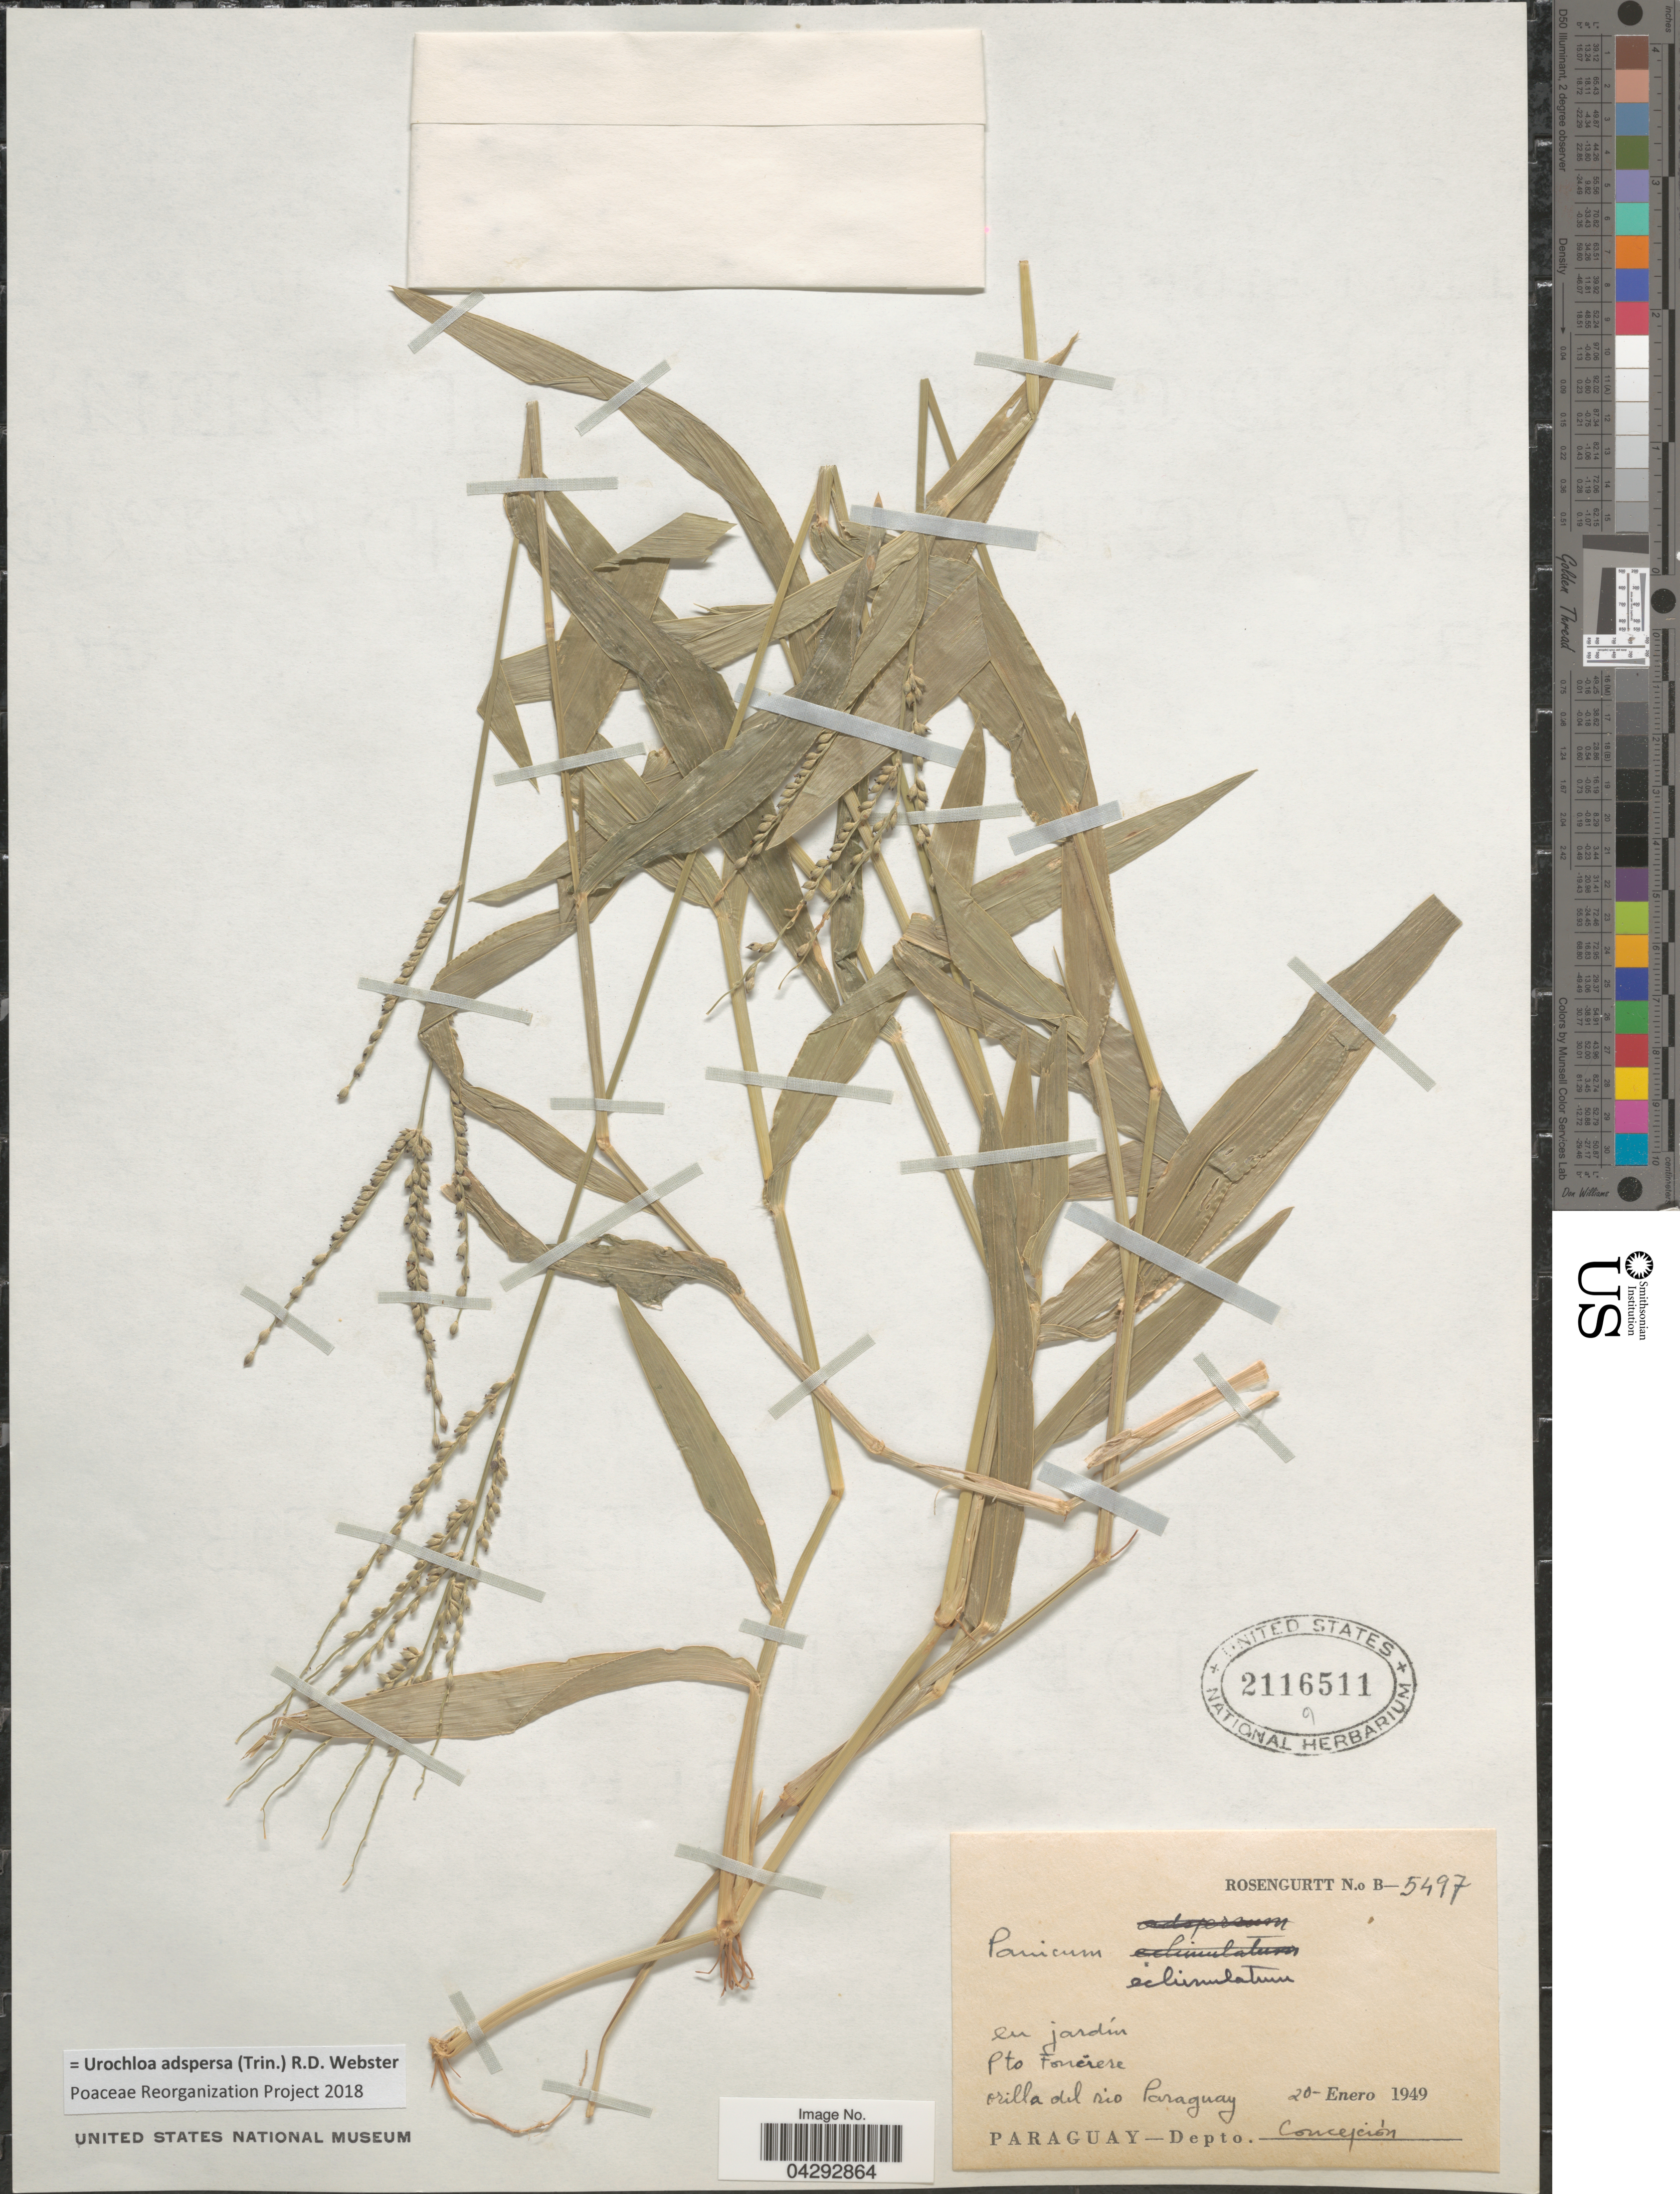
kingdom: Plantae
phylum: Tracheophyta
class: Liliopsida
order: Poales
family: Poaceae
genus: Urochloa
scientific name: Urochloa adspersa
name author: (Trin.) R.D. Webster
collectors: Rosengurtt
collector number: B-5497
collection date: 1949-01-20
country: Paraguay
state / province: Concepcion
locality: En jardín Pto Fonciere orilla del rio Paraguay. Depto. Concepción.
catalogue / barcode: US 2116511